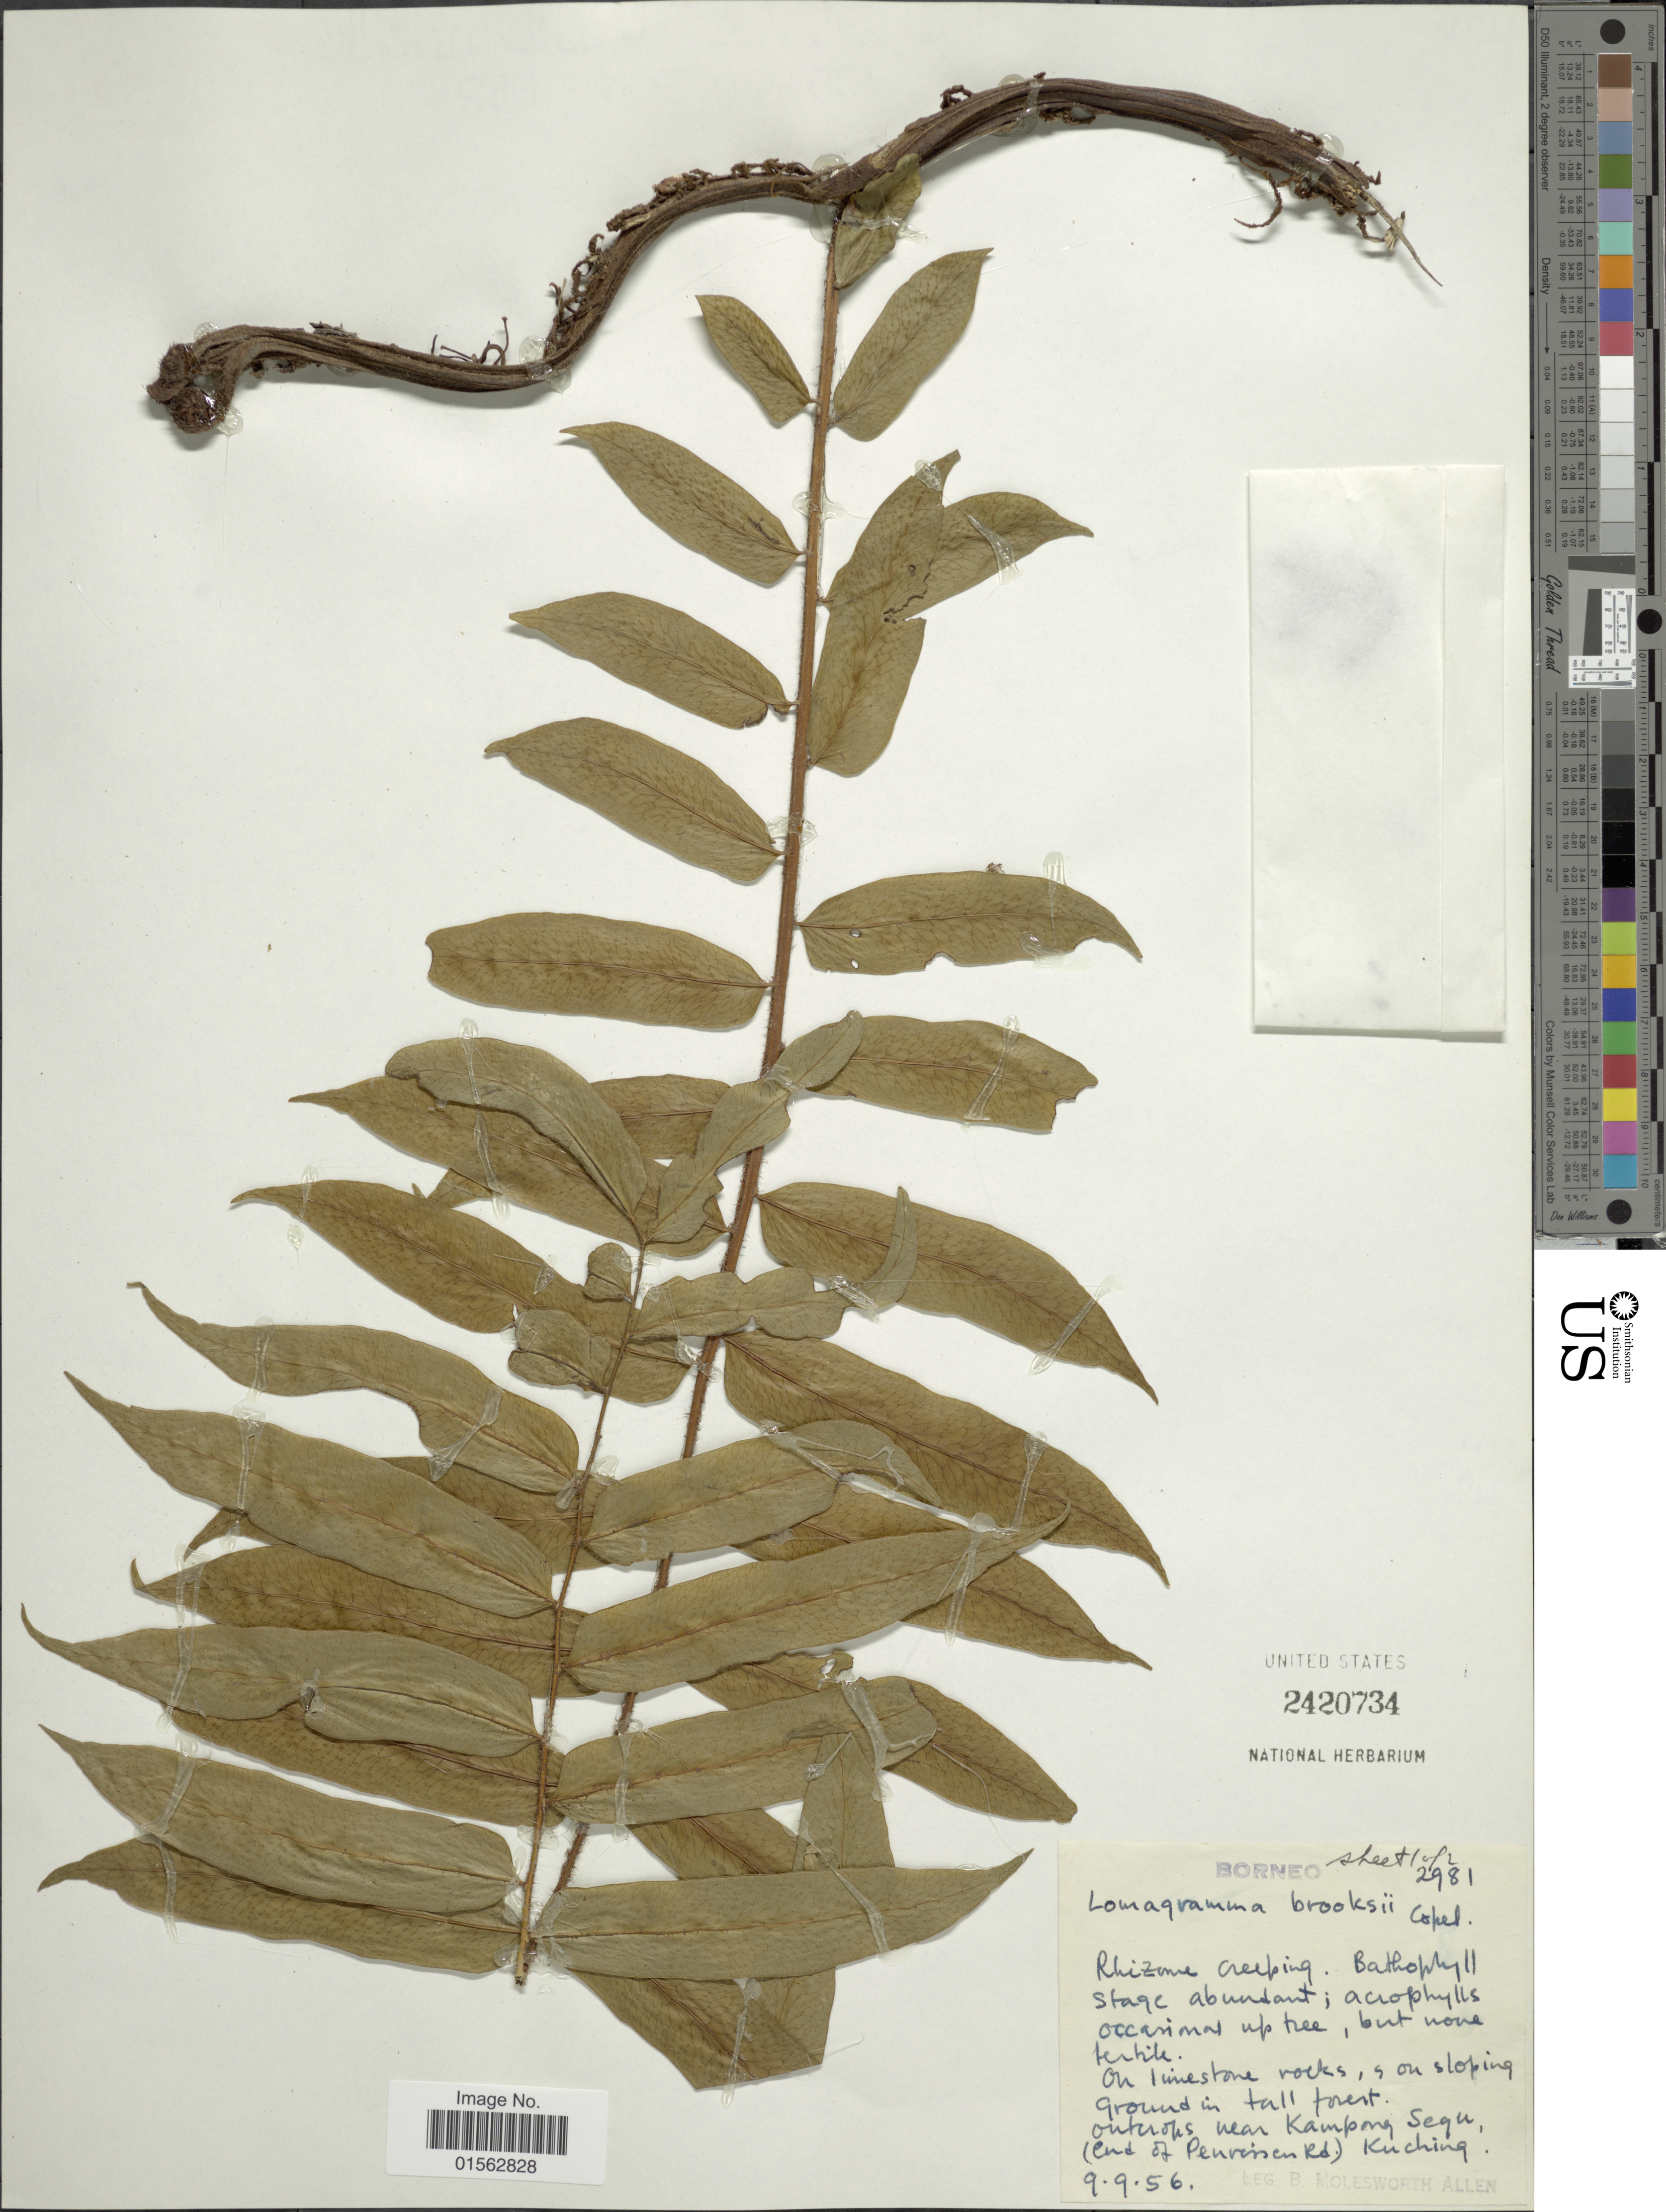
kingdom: Plantae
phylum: Tracheophyta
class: Polypodiopsida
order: Polypodiales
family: Dryopteridaceae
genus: Lomagramma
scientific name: Lomagramma brooksii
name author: Copel.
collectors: B. E. G. Molesworth-Allen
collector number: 2981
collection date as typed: Transcribed d/m/y: 9/9/56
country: Malaysia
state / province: Sarawak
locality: On limestone rocks, s. on sloping ground in tall forest. Near Kampong Segu [Kampong Benuk] (end of Penrissen Rd.), Kuching, Borneo.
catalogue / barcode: US 2420734